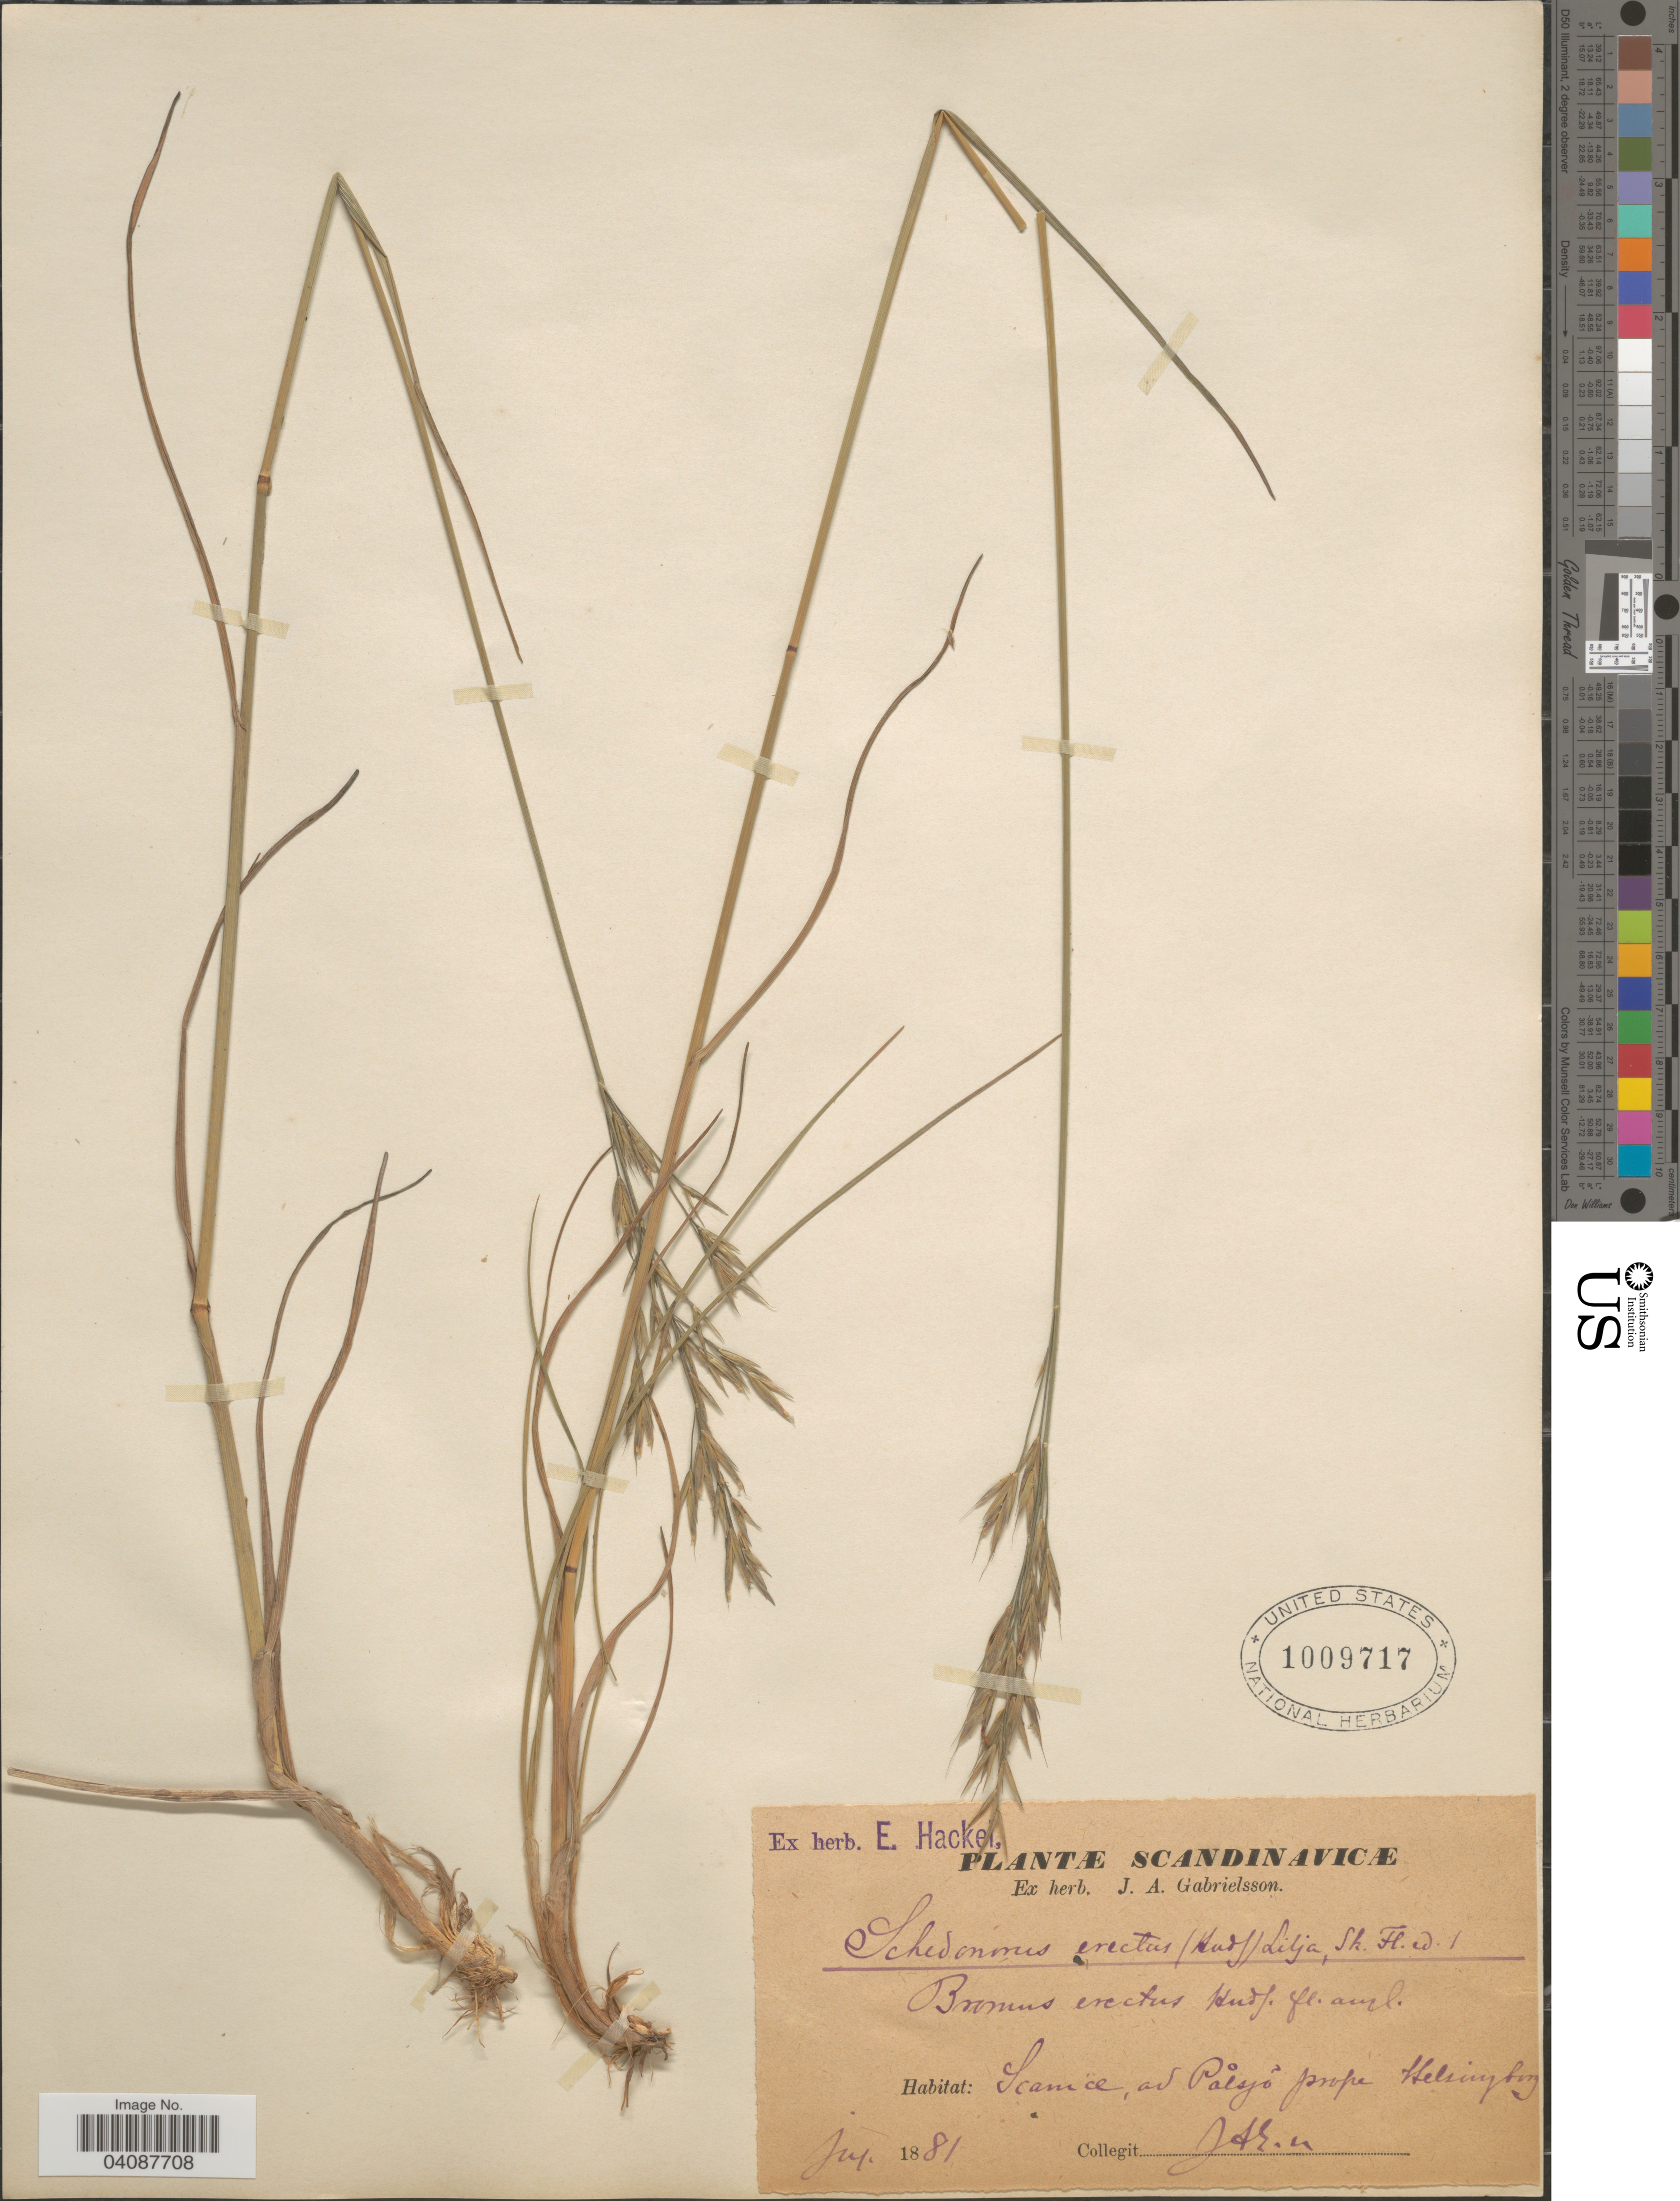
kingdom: Plantae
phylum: Tracheophyta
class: Liliopsida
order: Poales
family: Poaceae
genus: Bromus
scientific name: Bromus erectus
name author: Huds.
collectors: J. Gabrielsson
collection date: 1881-07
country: Sweden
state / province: Skåne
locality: Scandinavicæ. Scanice, ad Pålsjõ prope Helsingborg.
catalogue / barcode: US 1009717